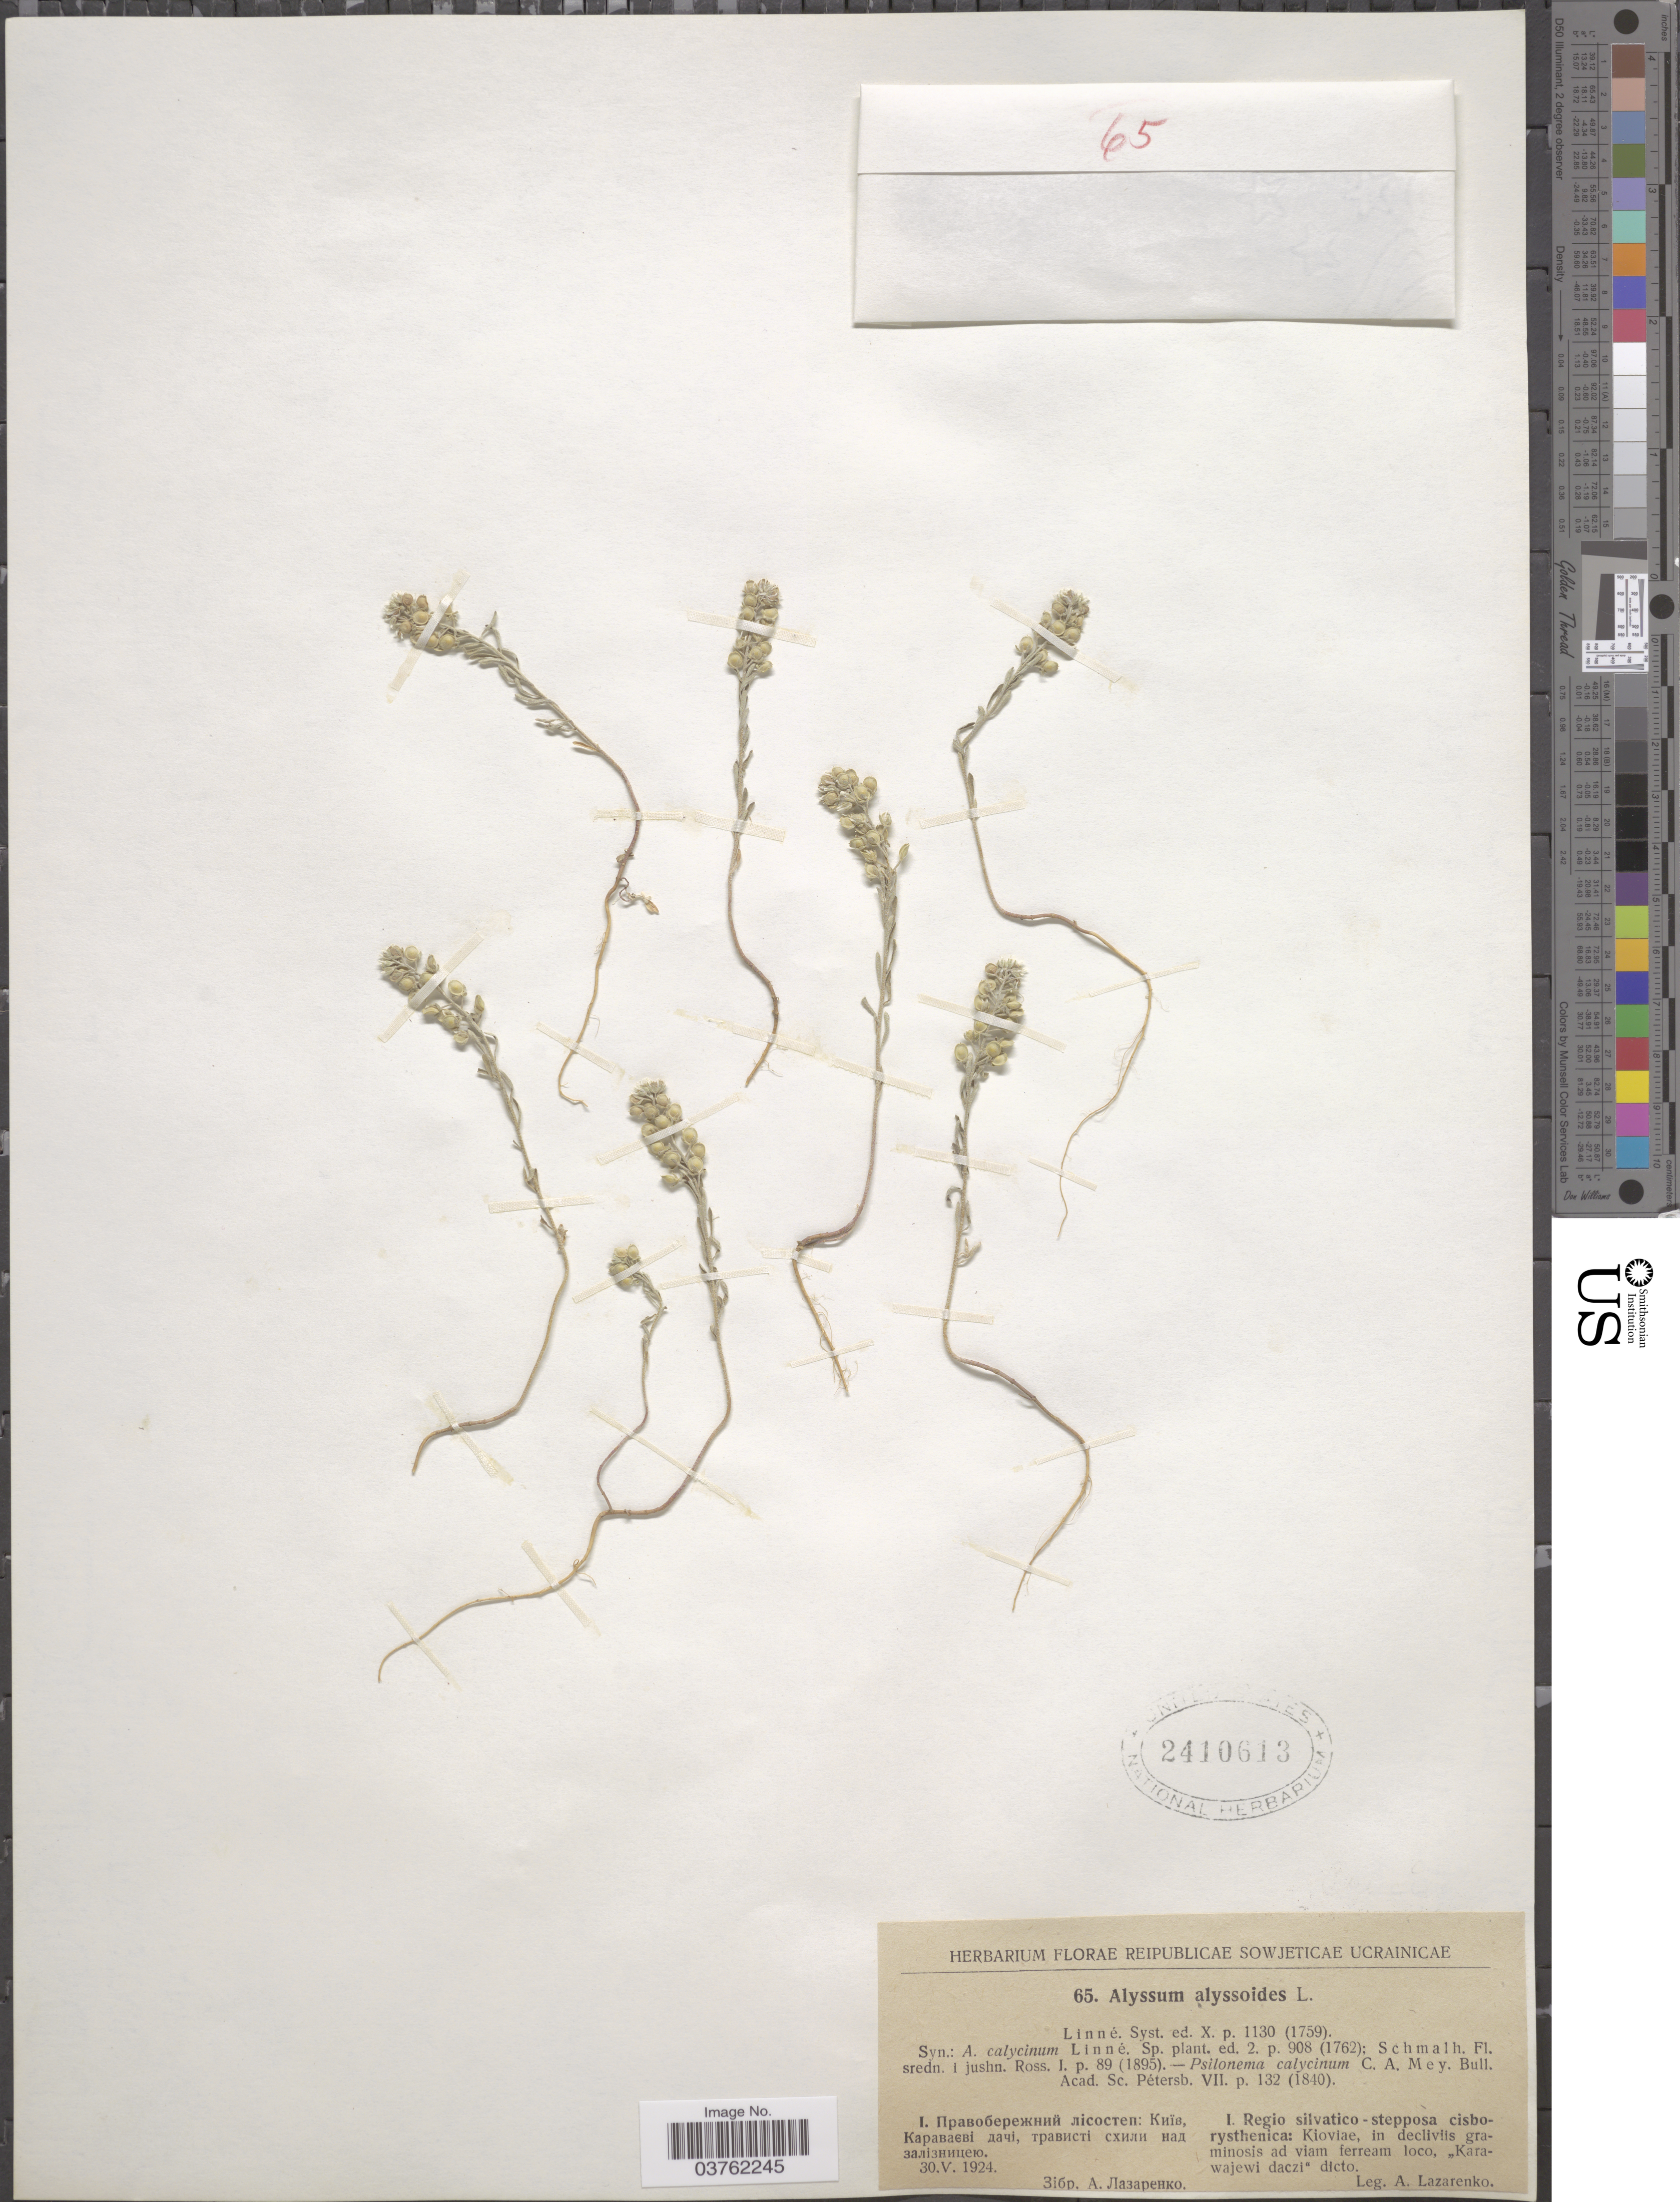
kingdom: Plantae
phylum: Tracheophyta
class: Magnoliopsida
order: Brassicales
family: Brassicaceae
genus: Alyssum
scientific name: Alyssum alyssoides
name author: (L.) L.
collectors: A. Lazarenko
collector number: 65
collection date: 1924-05-30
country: Ukraine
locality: Reipublicae Sowjeticae Ucrainicae. Regio silvatico - stepposa cisborysthenica: Kioviae, in decliviis graminosis ad viam ferream loco, ,,Karawajewi daczi' dicto.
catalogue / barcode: US 2410613